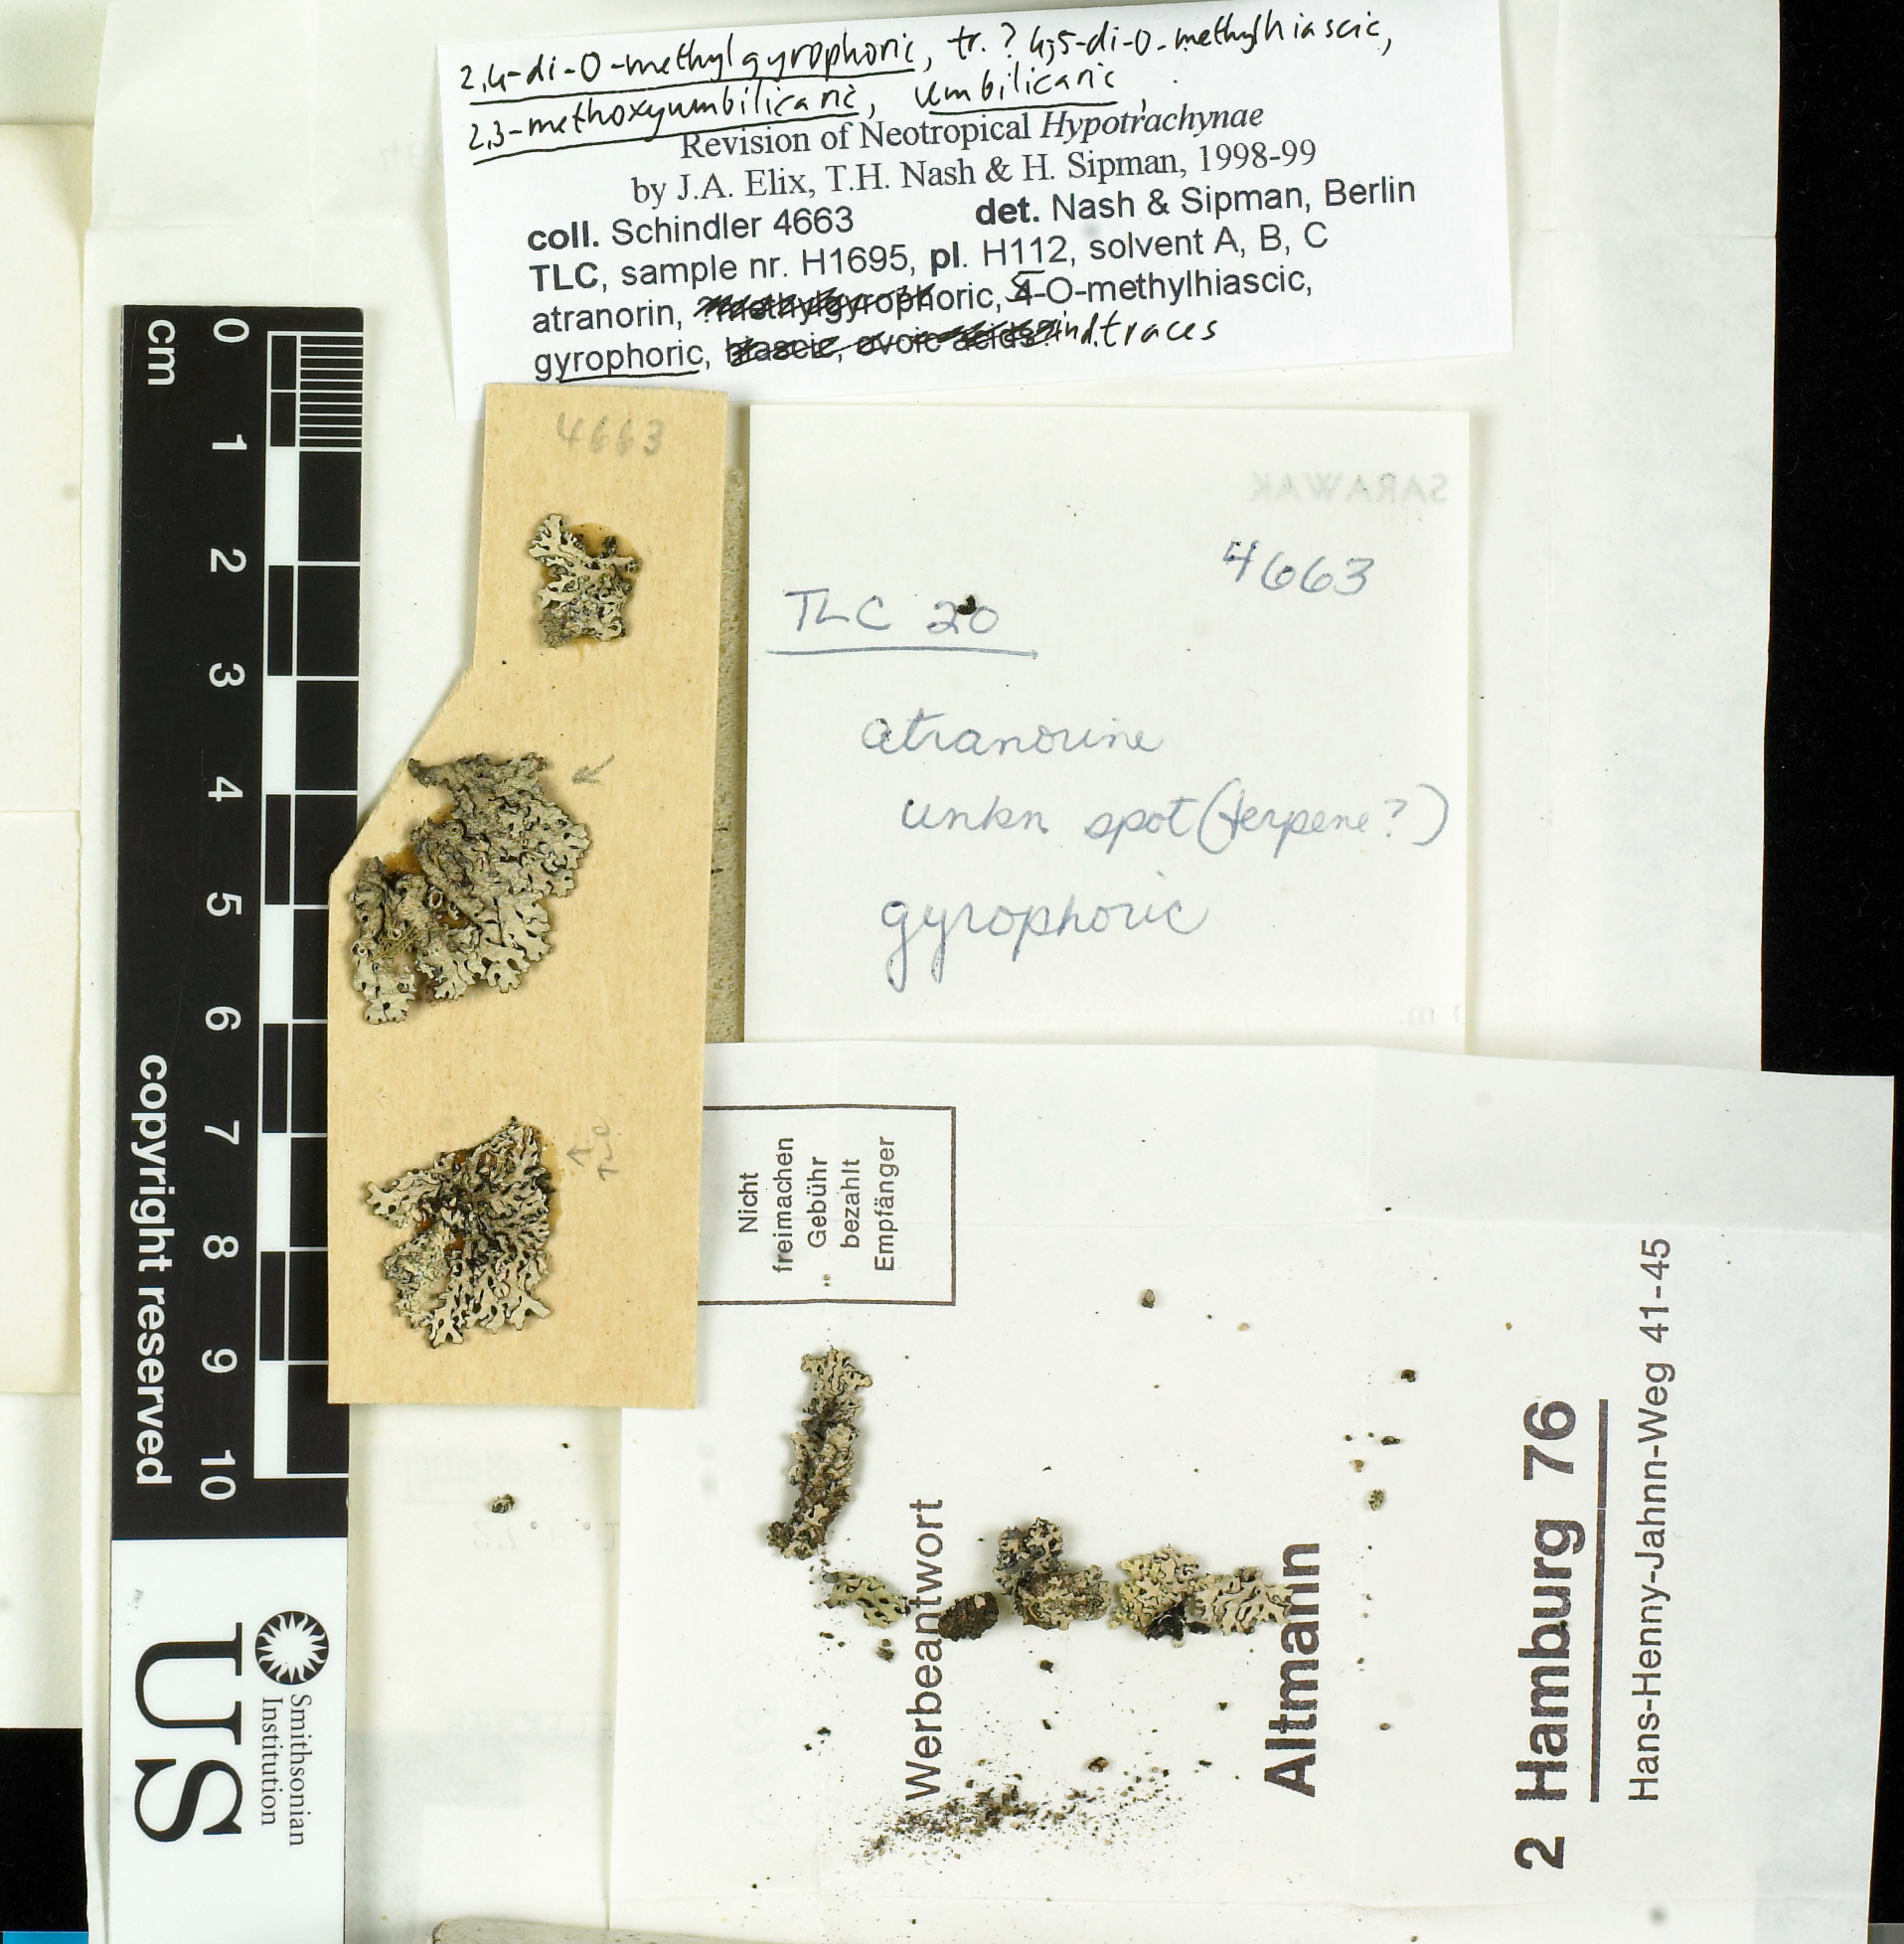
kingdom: Fungi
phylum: Ascomycota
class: Lecanoromycetes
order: Lecanorales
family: Parmeliaceae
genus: Hypotrachyna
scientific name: Hypotrachyna pluriformis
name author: (Nyl.) Hale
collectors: H. Schindler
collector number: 4663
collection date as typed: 27 Aug 1973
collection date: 1973-08-27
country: Brazil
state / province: Paraná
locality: Curitiba: vila velha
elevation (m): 900